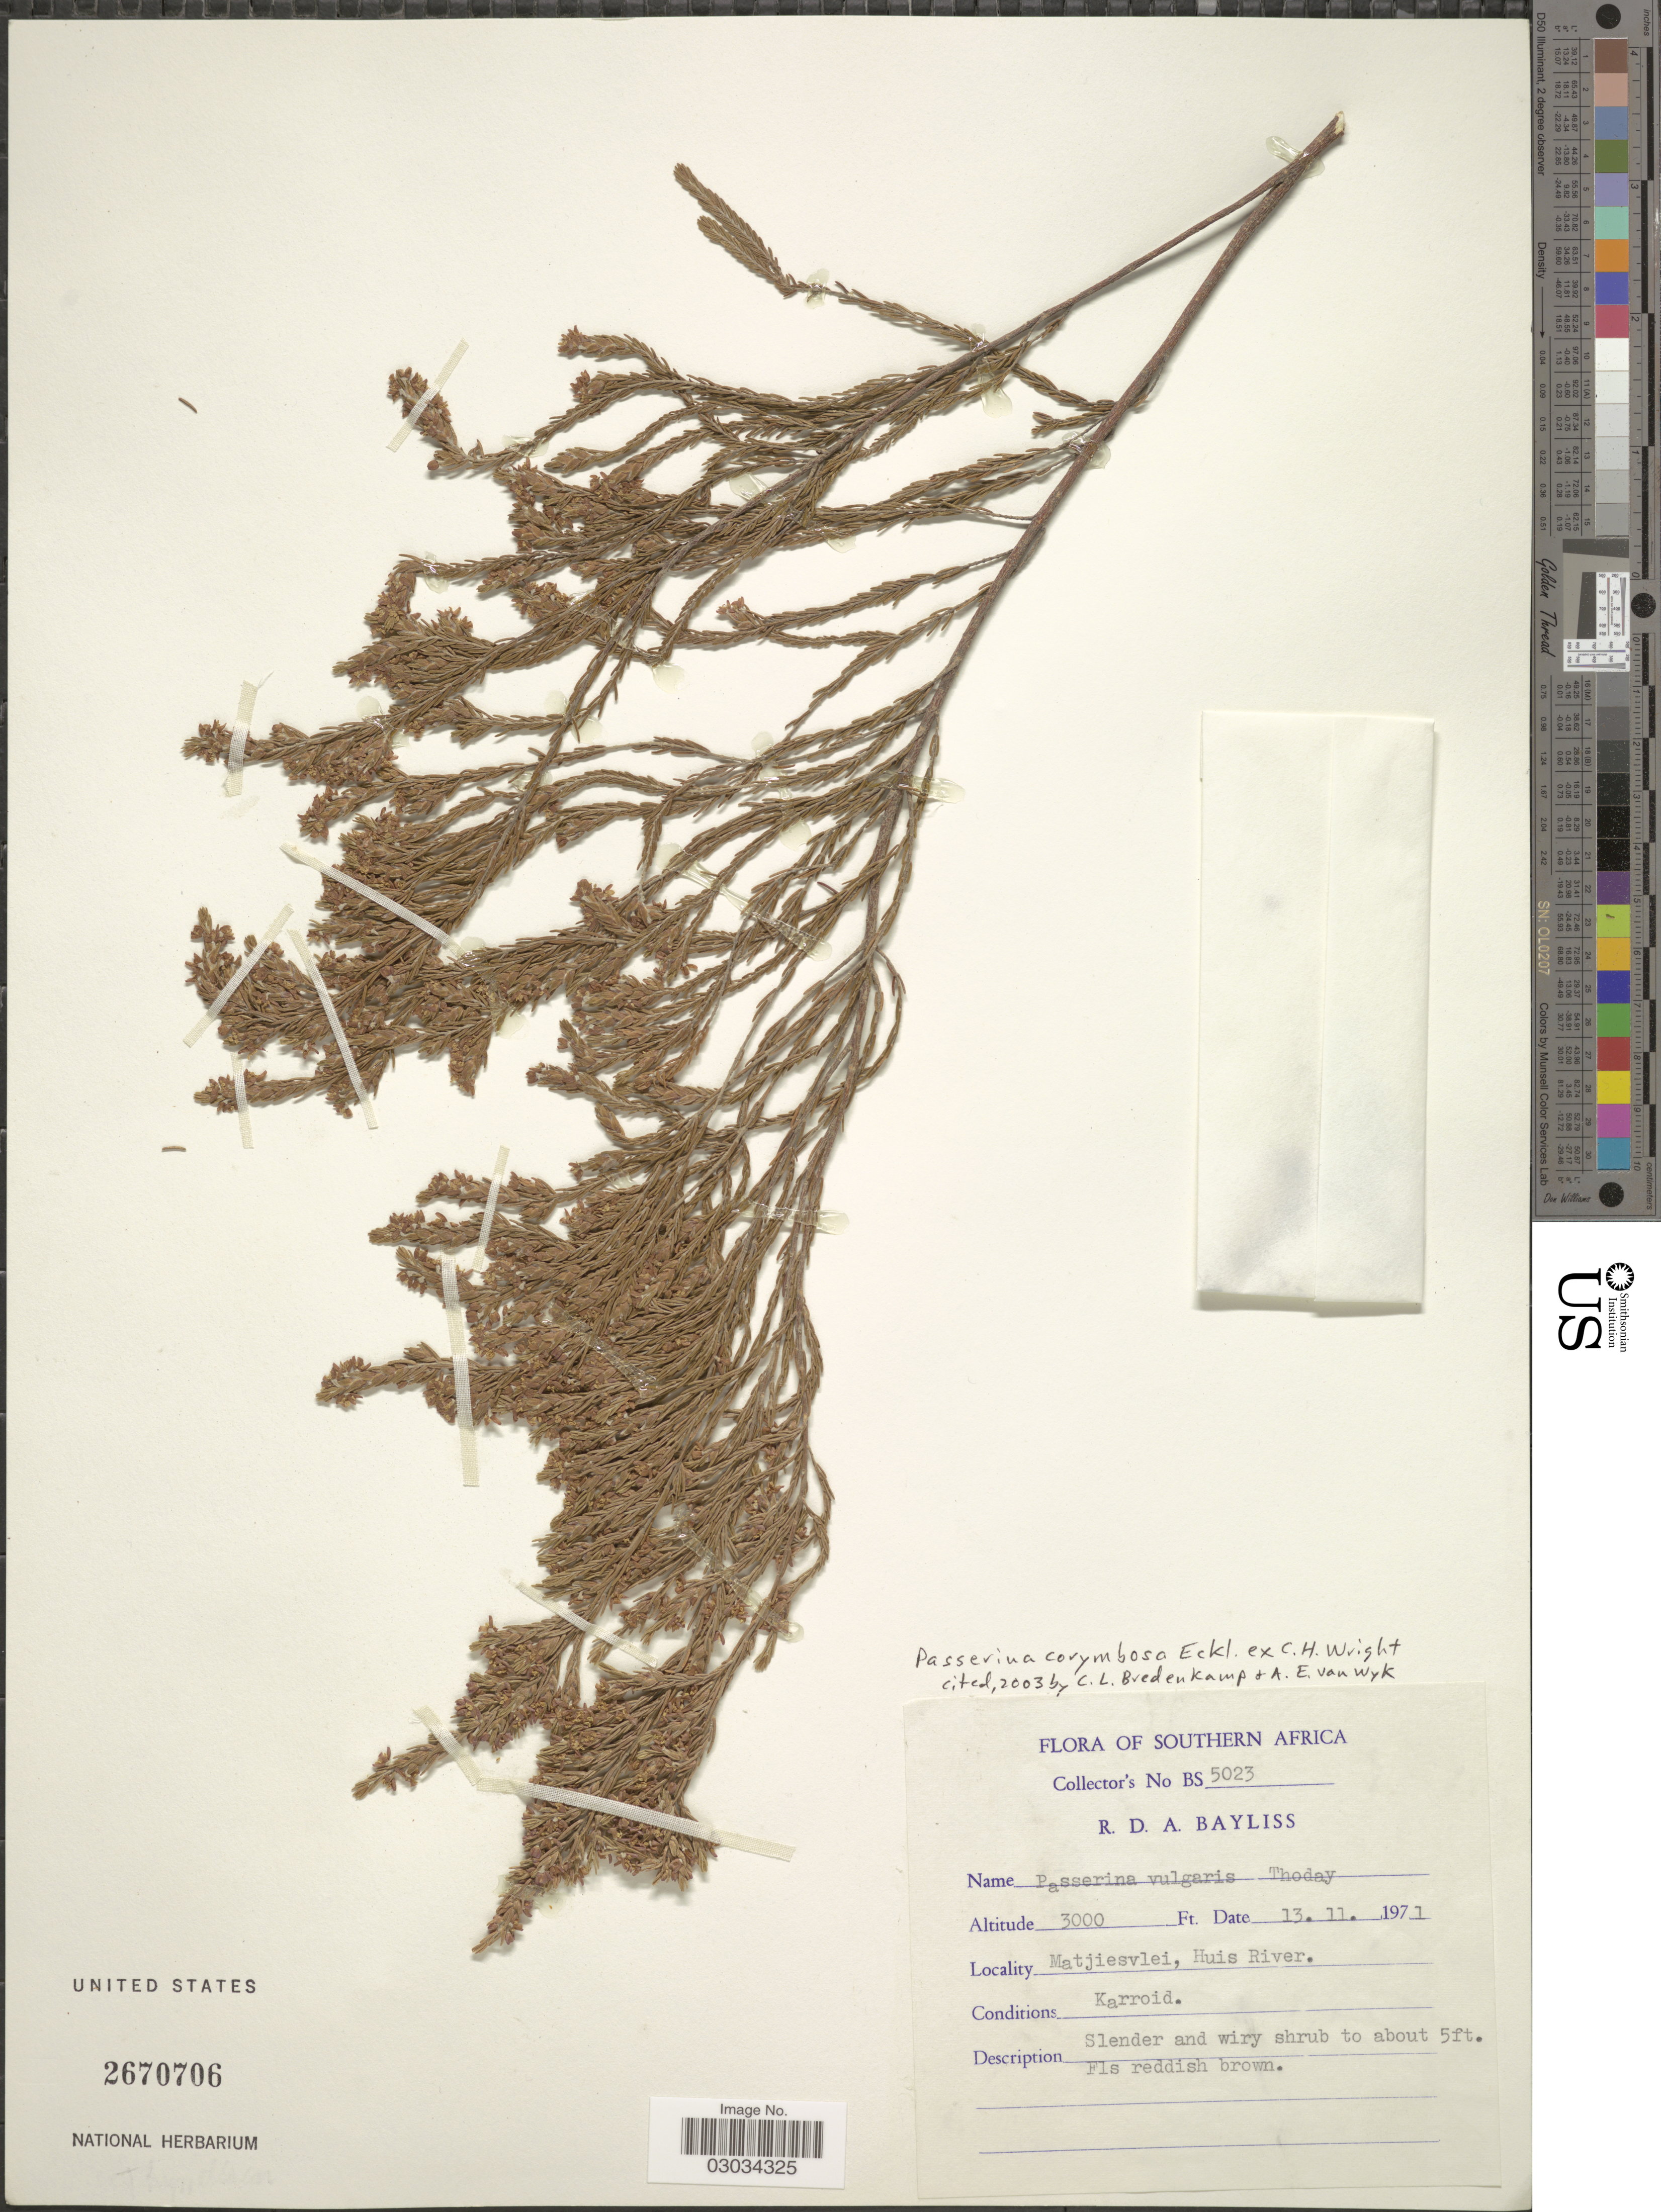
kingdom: Plantae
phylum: Tracheophyta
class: Magnoliopsida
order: Malvales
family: Thymelaeaceae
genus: Passerina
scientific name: Passerina corymbosa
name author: Eckl. ex C.H. Wright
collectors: R. Bayliss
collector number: BS5023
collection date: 1971-11-13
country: South Africa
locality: Southern Africa. Matjievlei, Huis River.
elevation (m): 914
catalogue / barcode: US 2670706